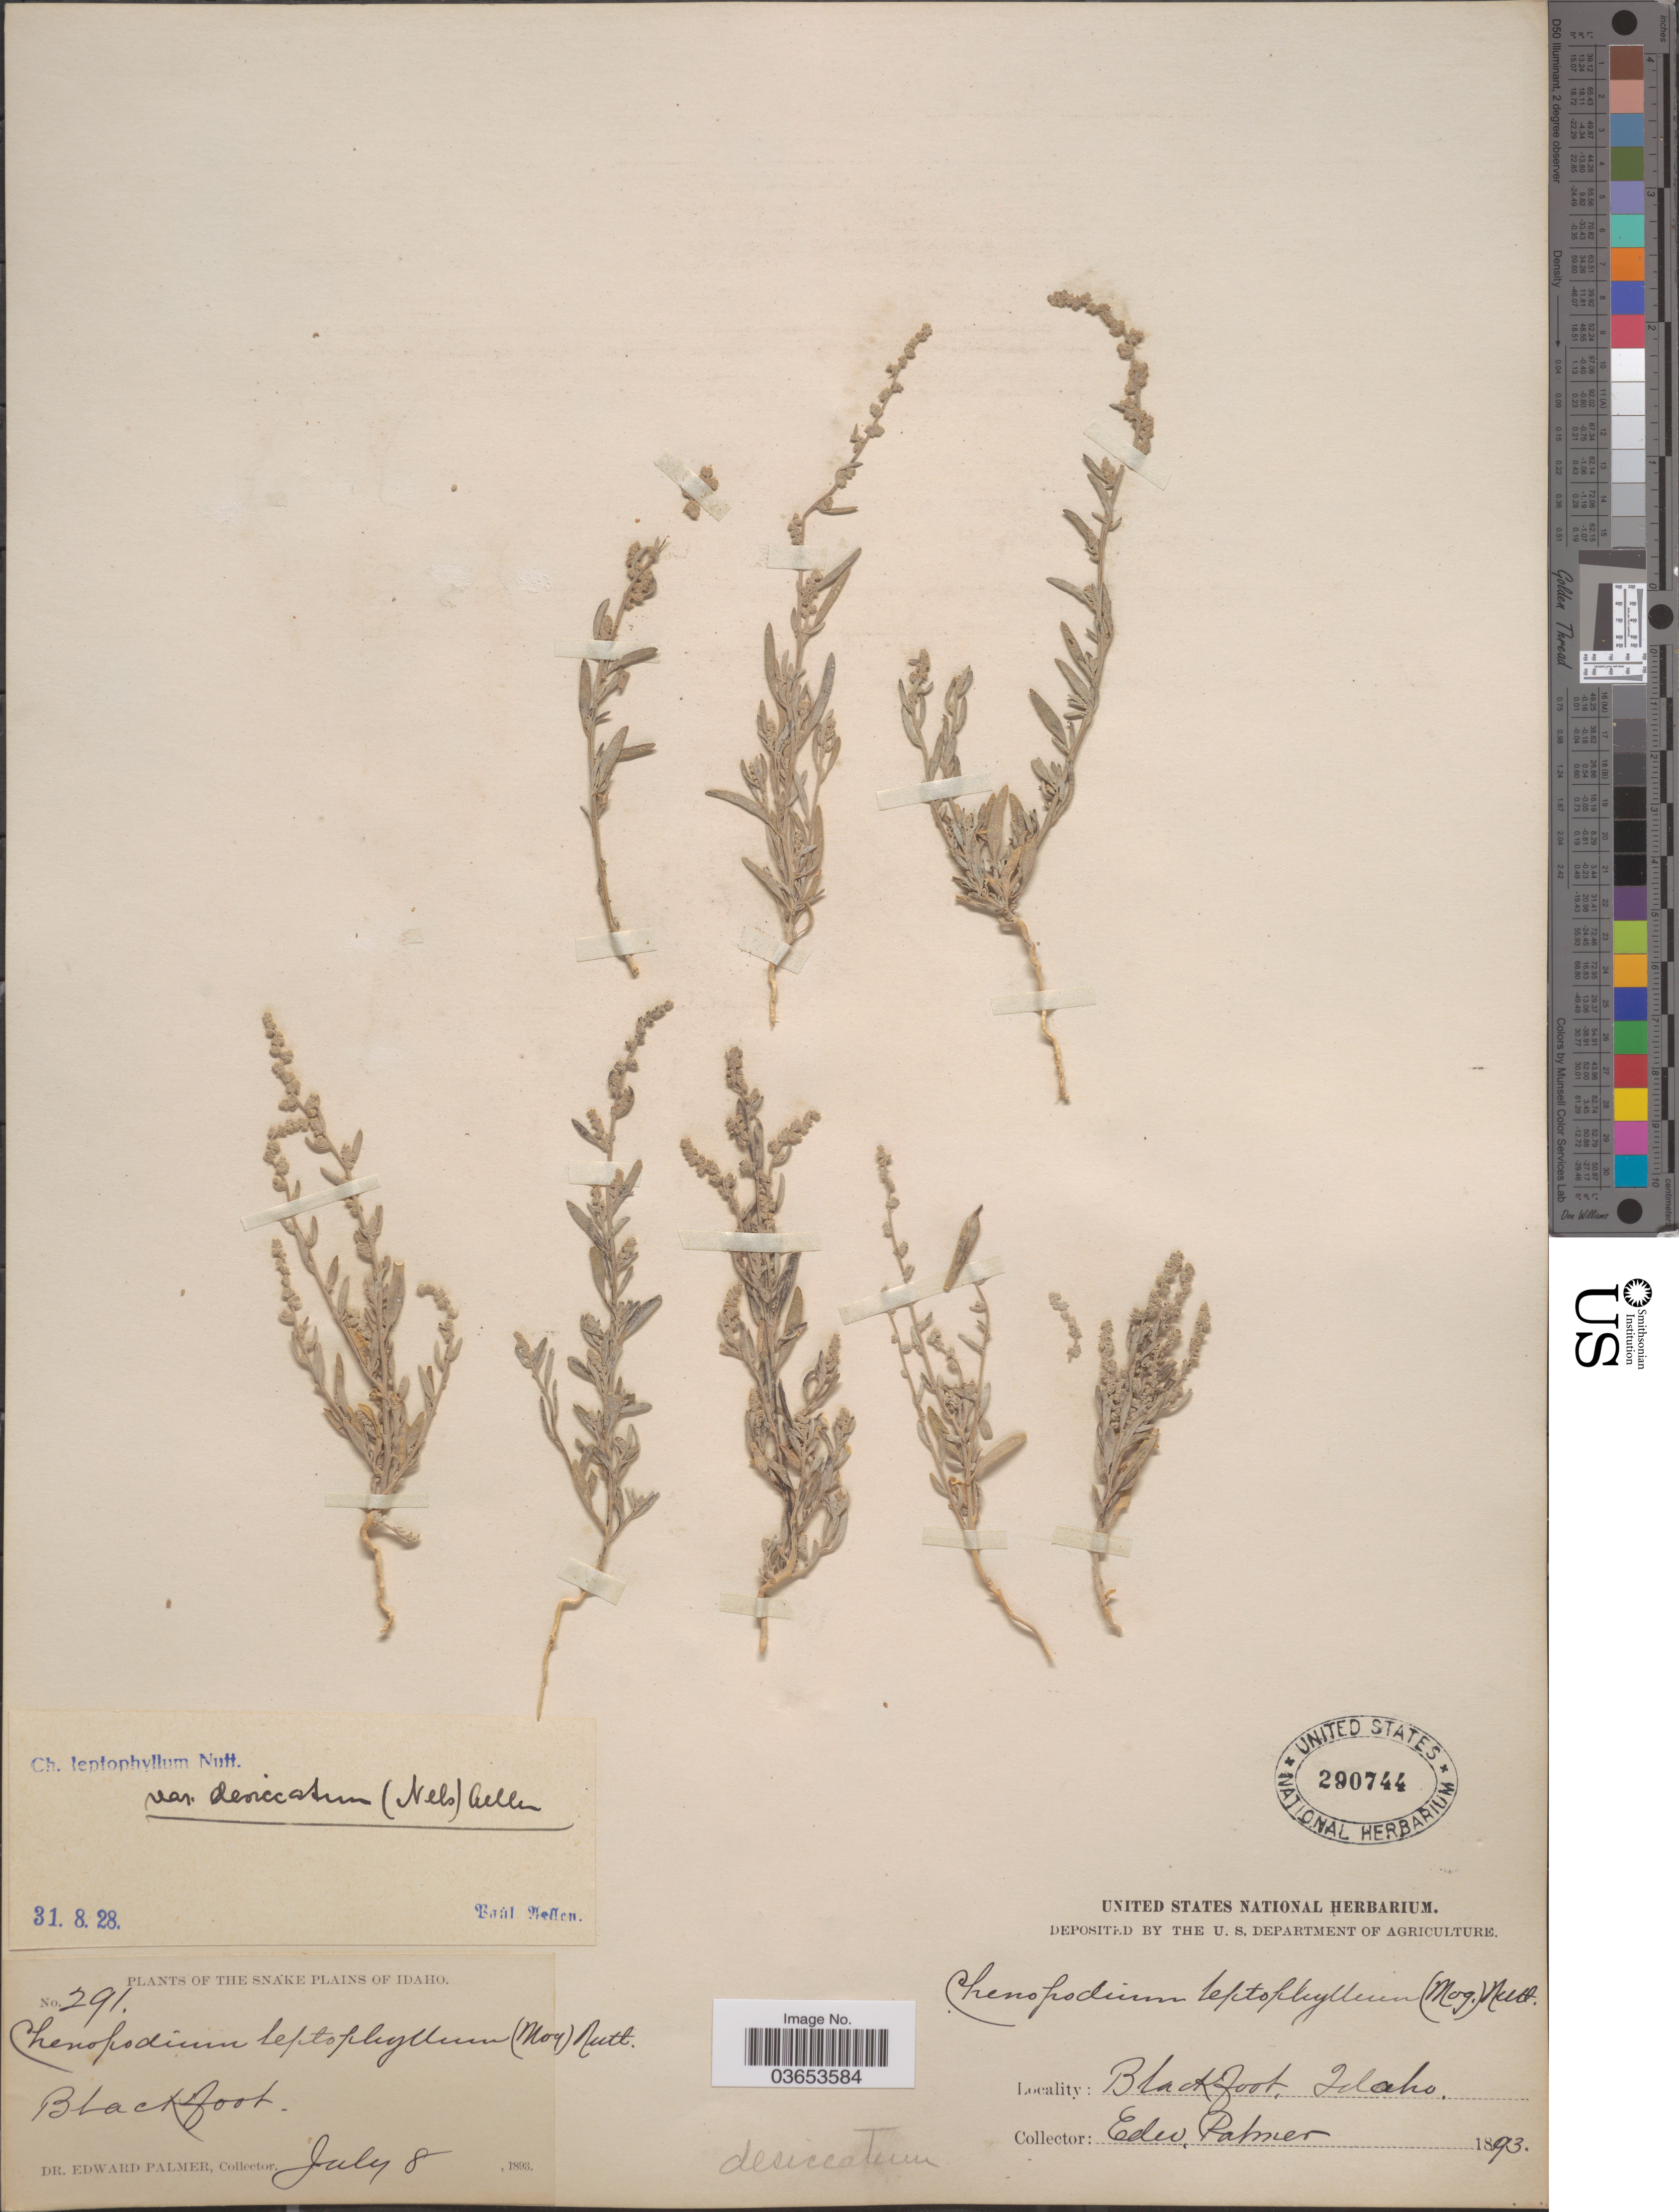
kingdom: Plantae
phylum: Tracheophyta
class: Magnoliopsida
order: Caryophyllales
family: Amaranthaceae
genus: Chenopodium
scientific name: Chenopodium leptophyllum var. desiccatum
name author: (A. Nelson) Aellen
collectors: E. Palmer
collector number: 291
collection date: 1893-07-08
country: United States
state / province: Idaho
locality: Snake Plains of Idaho. Blackfoot.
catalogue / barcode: US 290744